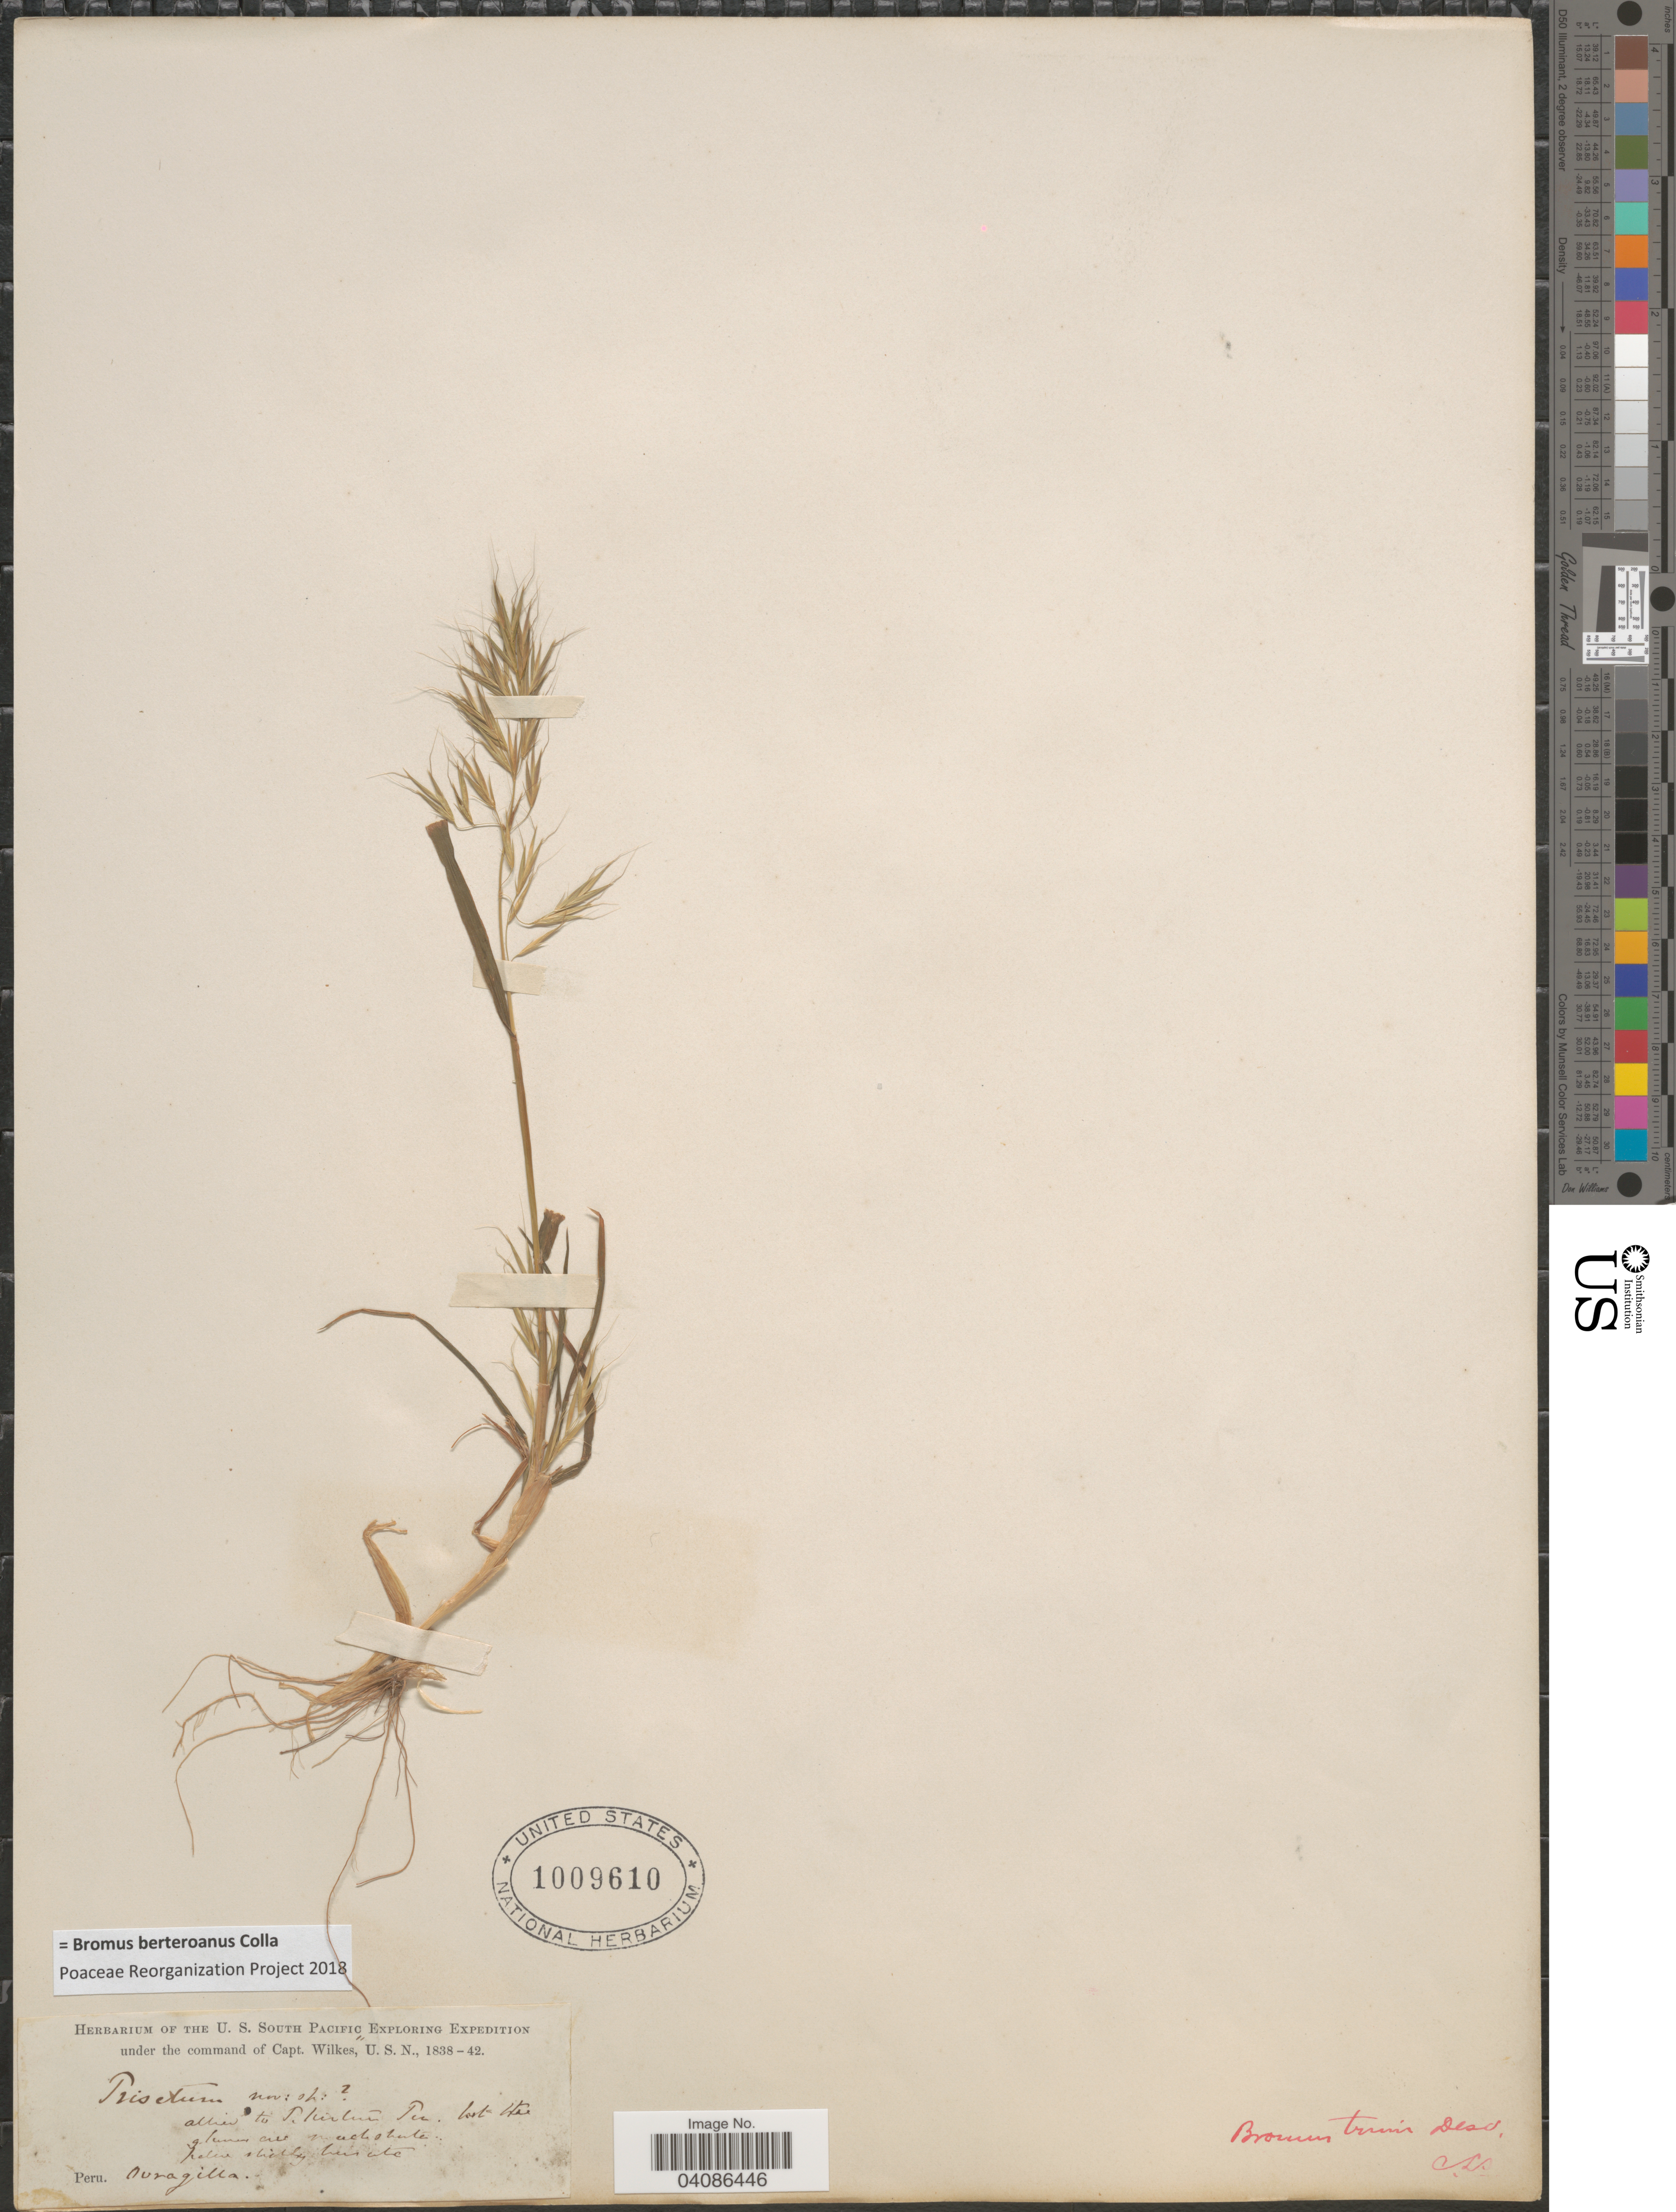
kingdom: Plantae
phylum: Tracheophyta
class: Liliopsida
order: Poales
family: Poaceae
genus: Bromus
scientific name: Bromus berteroanus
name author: Colla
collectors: Wilkes Explor. Exped.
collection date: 1838/1842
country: Peru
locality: Obrajilla. Herbarium of the U.S. South Pacific Exploring Expedition.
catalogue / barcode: US 1009610